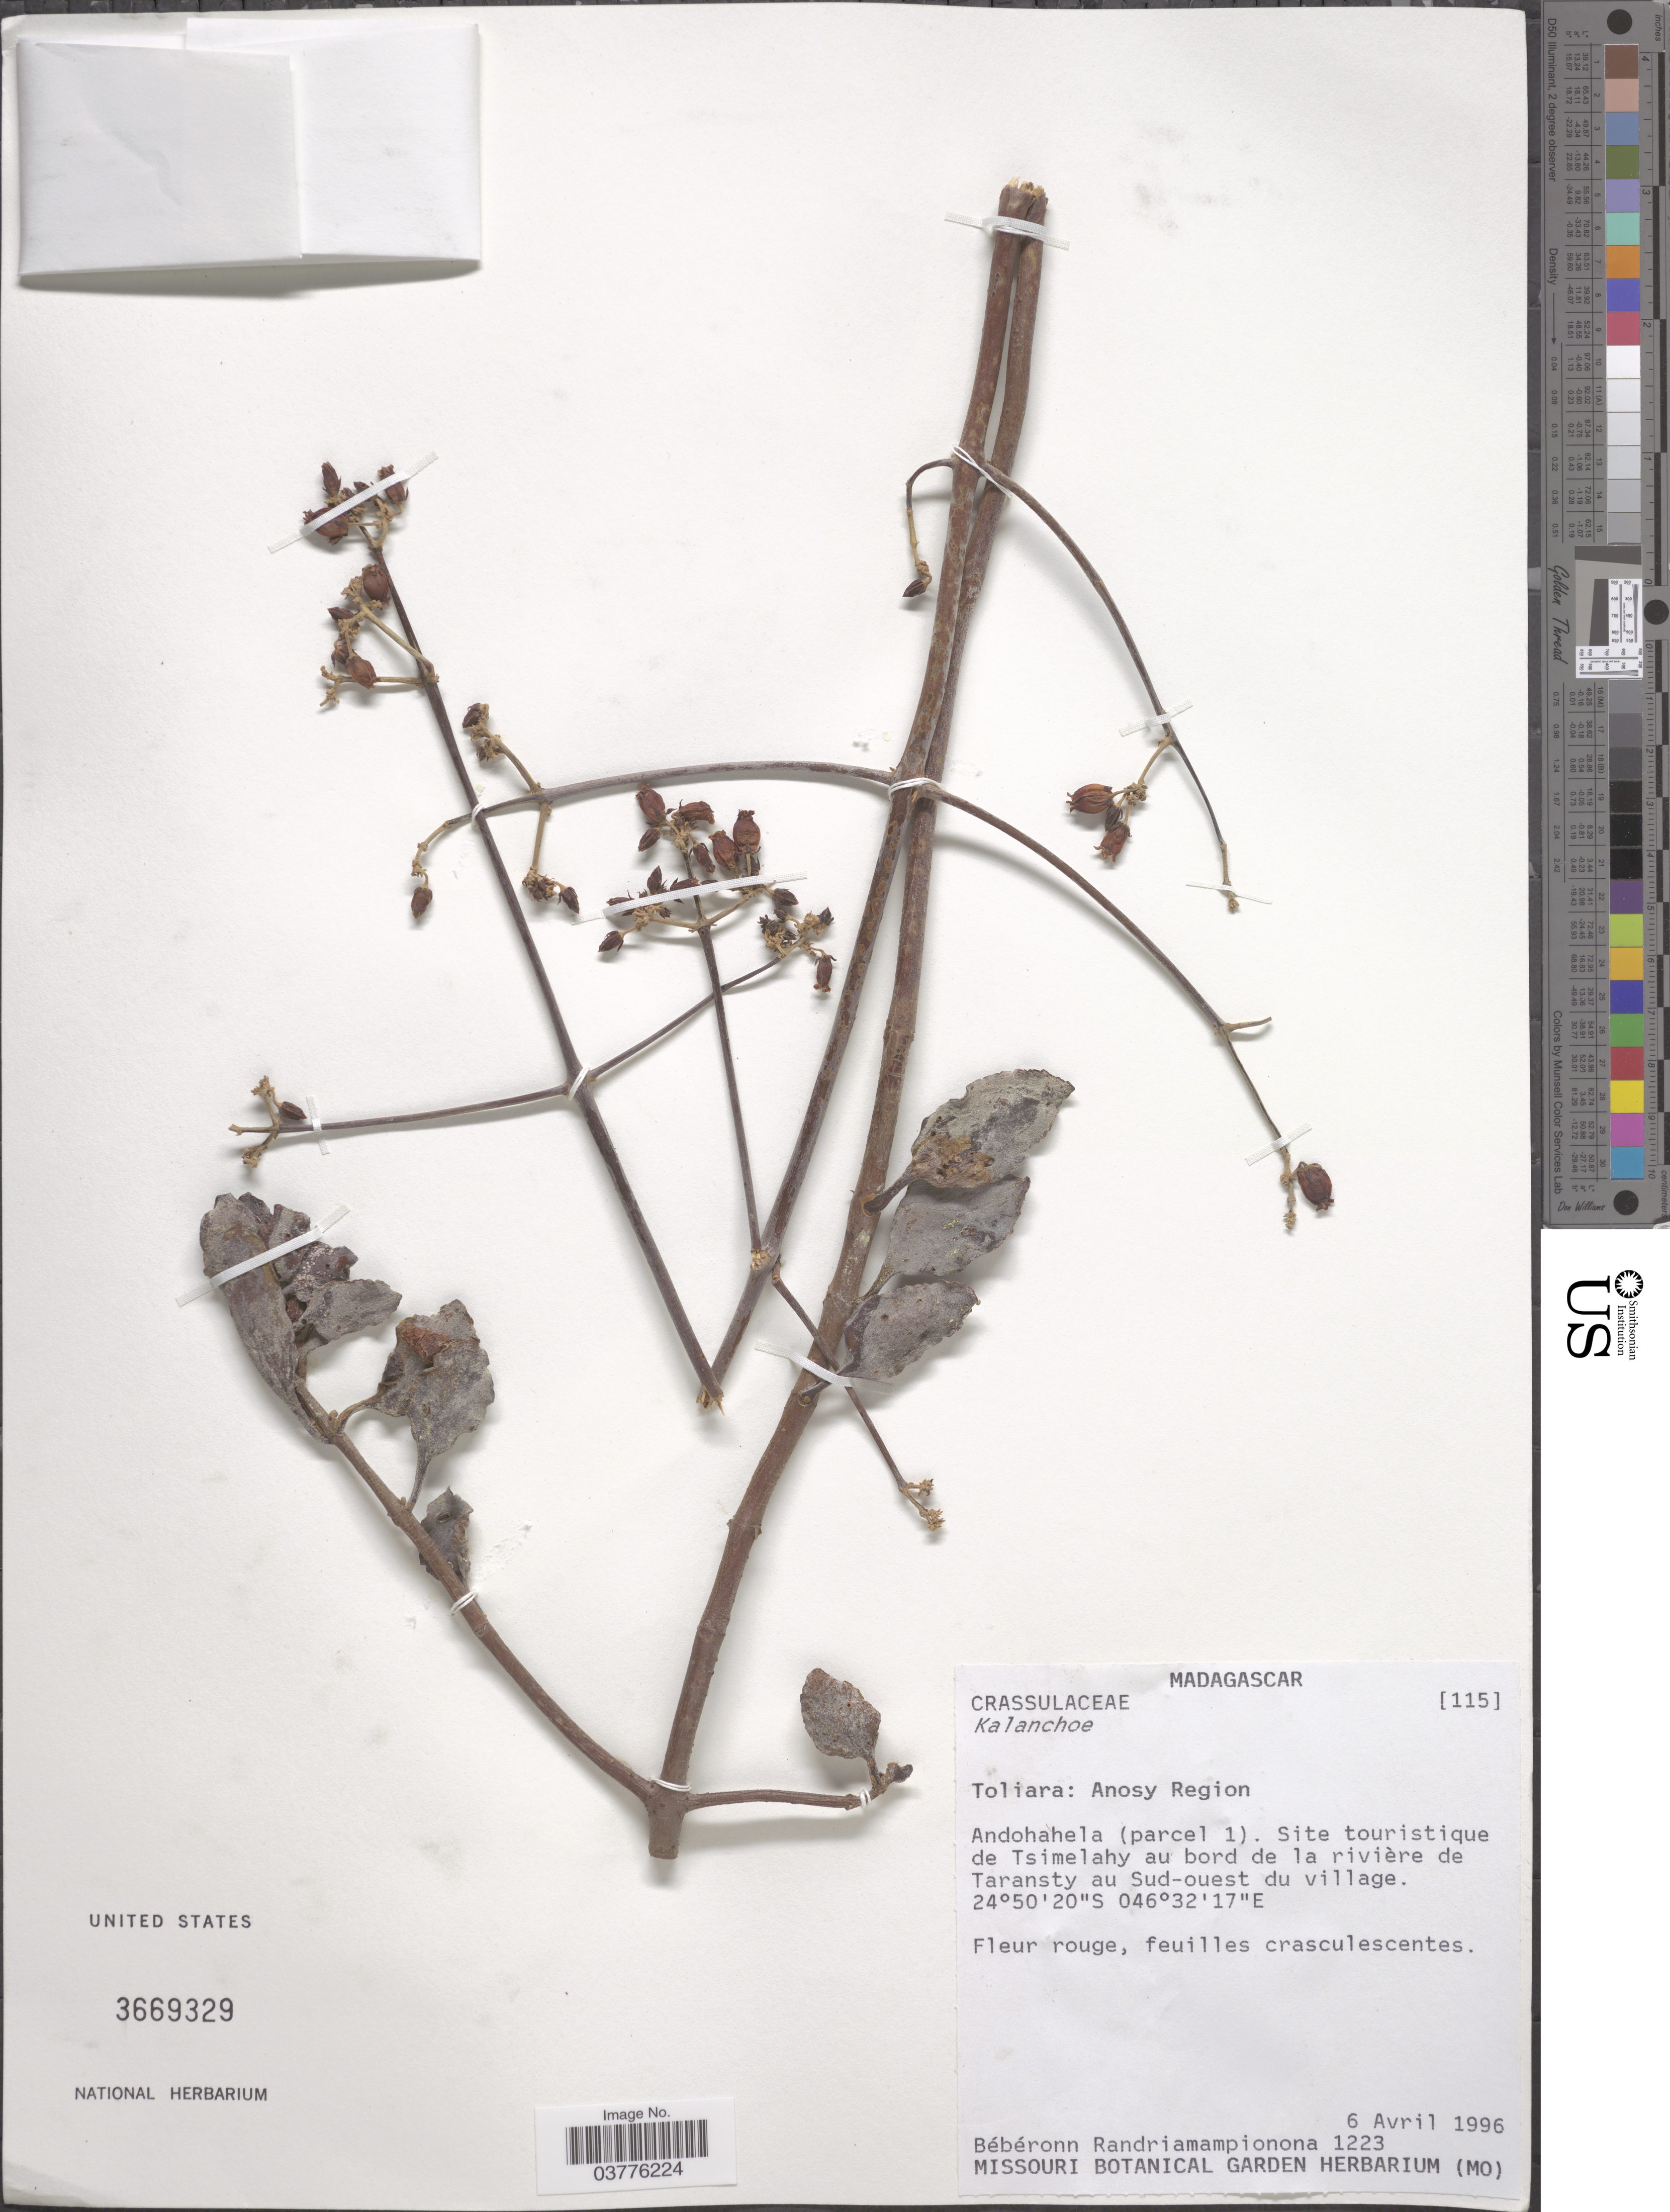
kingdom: Plantae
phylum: Tracheophyta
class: Magnoliopsida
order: Saxifragales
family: Crassulaceae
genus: Kalanchoe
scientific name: Kalanchoe sp.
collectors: B. Randriamampionona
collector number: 1223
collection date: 1996-04-06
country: Madagascar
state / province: Anosy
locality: Anosy Region. Andohahela (parcel 1). Site touristique de Tsimelahy au bord de la rivière de Taransty au Sud-ouest du village.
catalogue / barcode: US 3669329